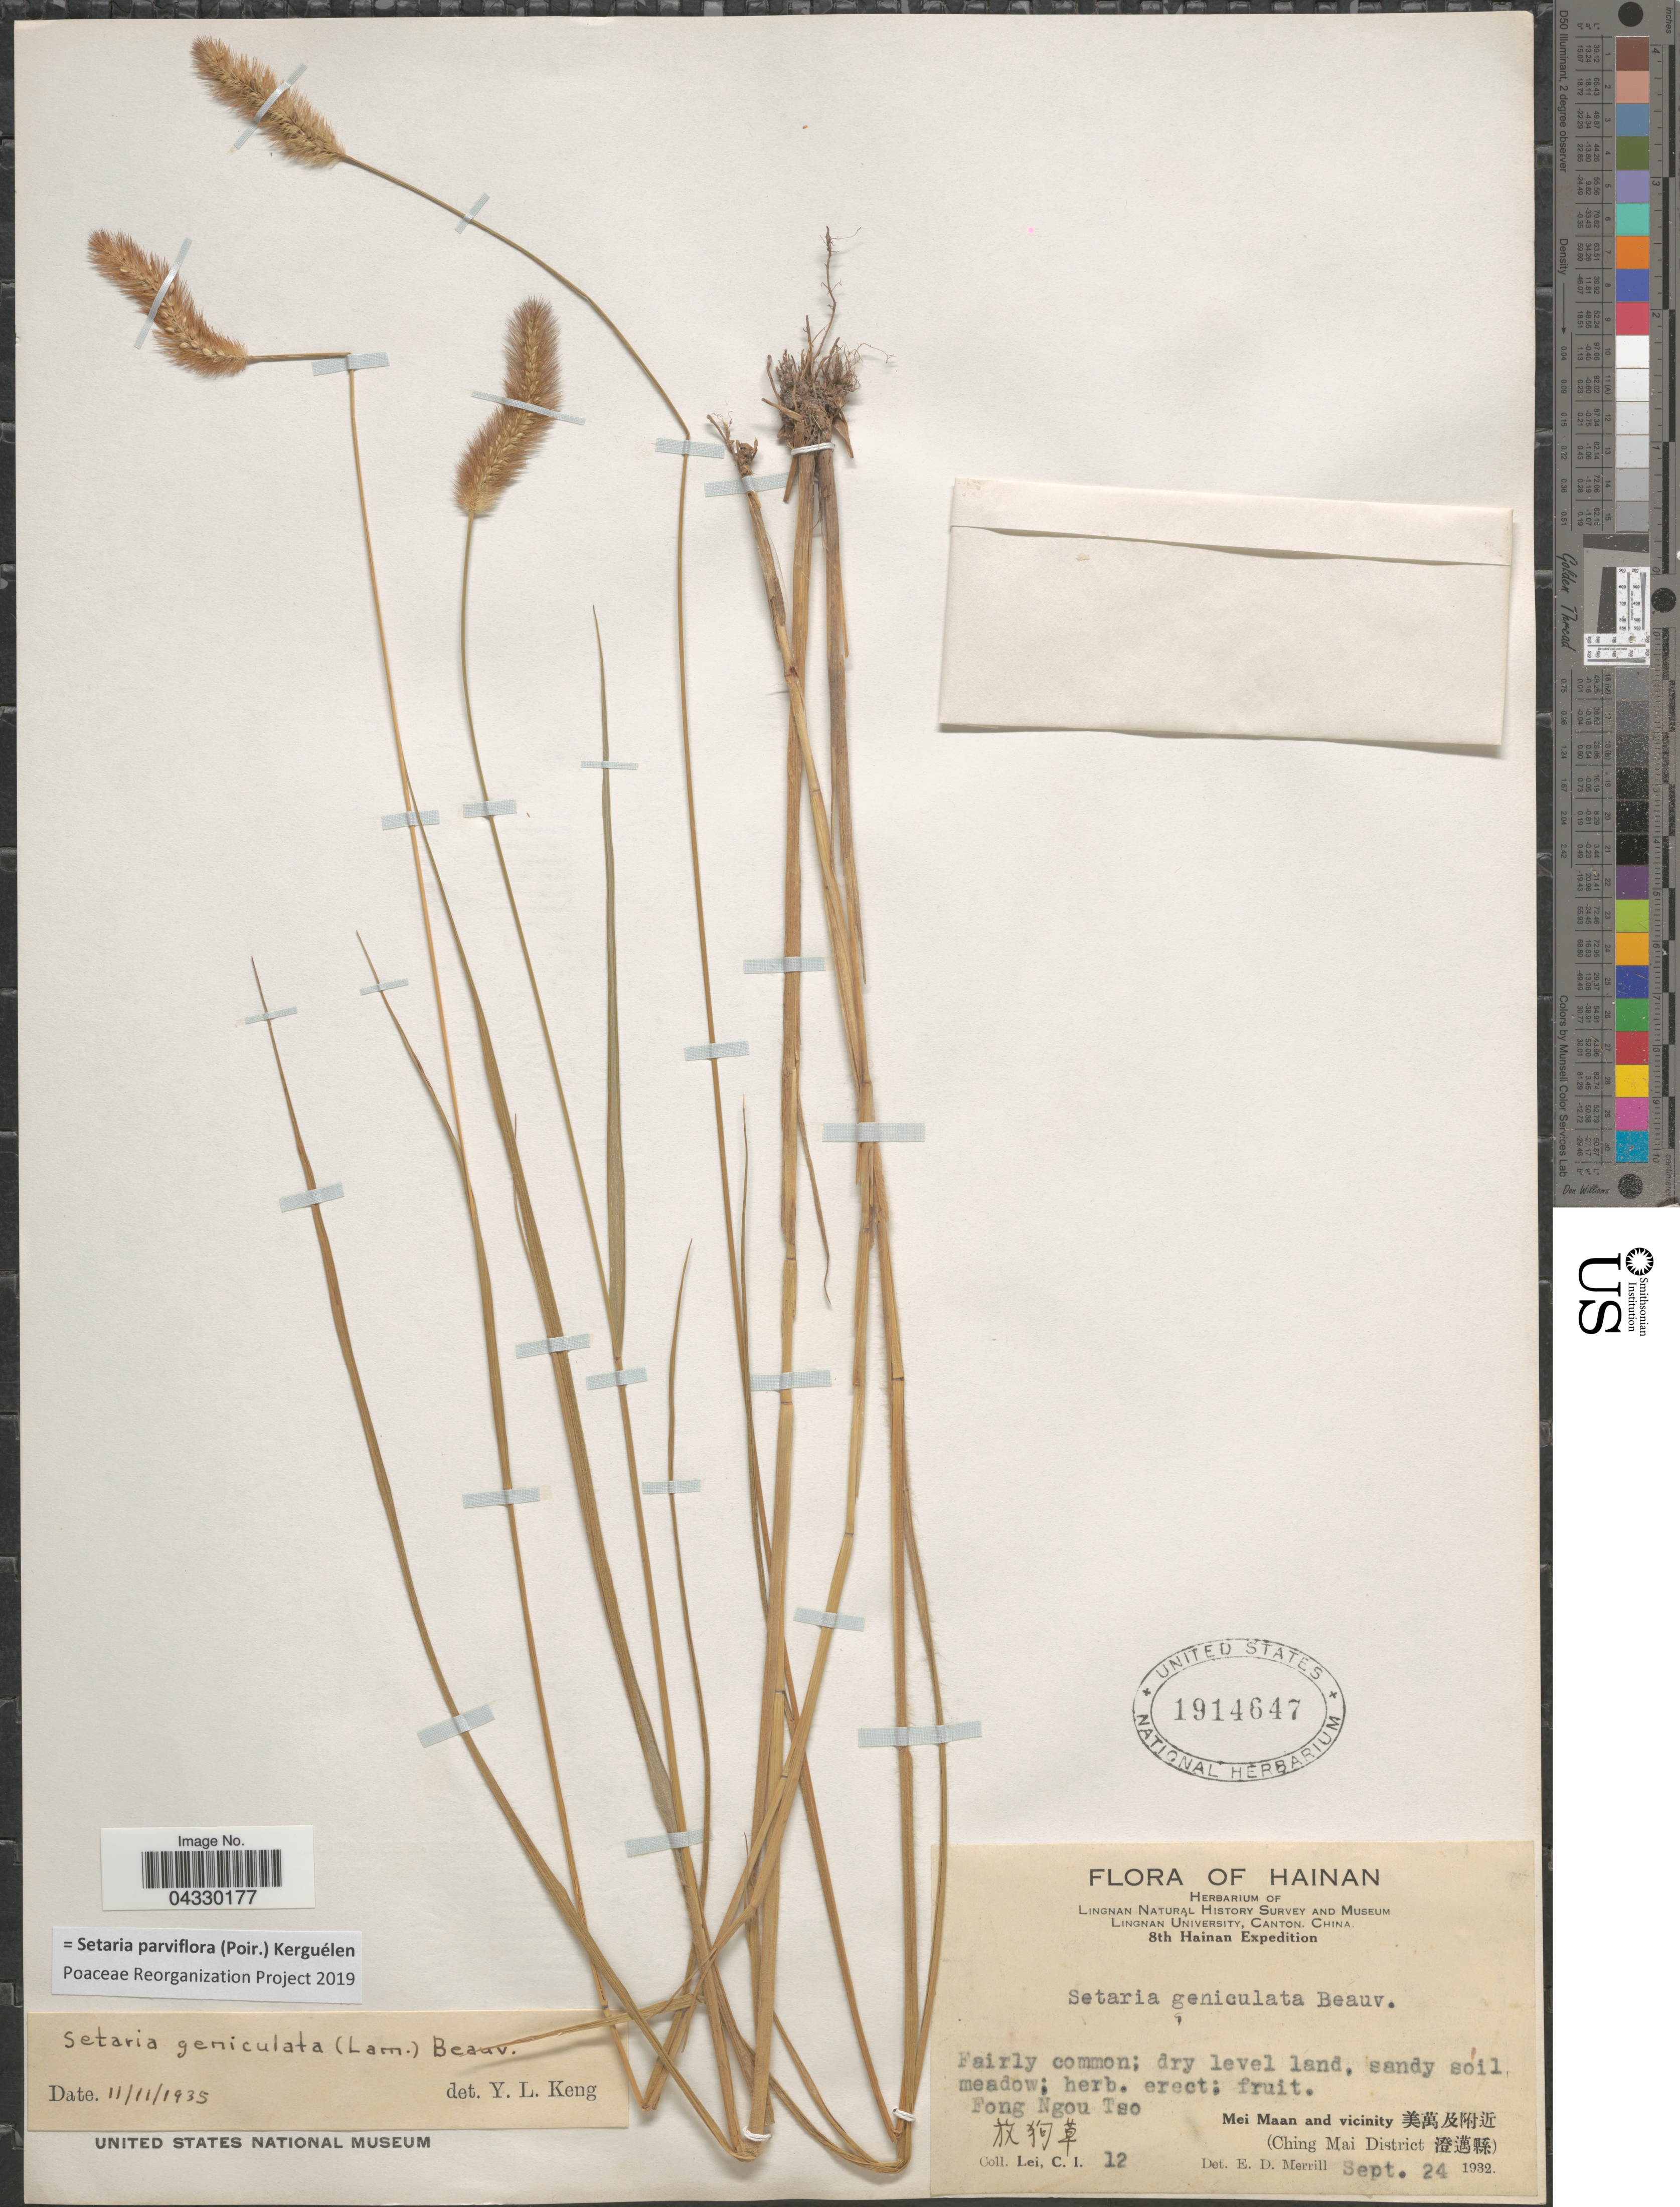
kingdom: Plantae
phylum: Tracheophyta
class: Liliopsida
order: Poales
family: Poaceae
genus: Setaria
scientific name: Setaria parviflora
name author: (Poir.) Kerguélen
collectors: C. I. Lei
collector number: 12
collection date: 1932-09-24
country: China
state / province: Hainan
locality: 8th Hainan Expedition. Lingnan Natural History Survey. Fong Ngou Tso. X. Mei Maan and vicinity. X. (Ching Mai District X).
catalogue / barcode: US 1914647